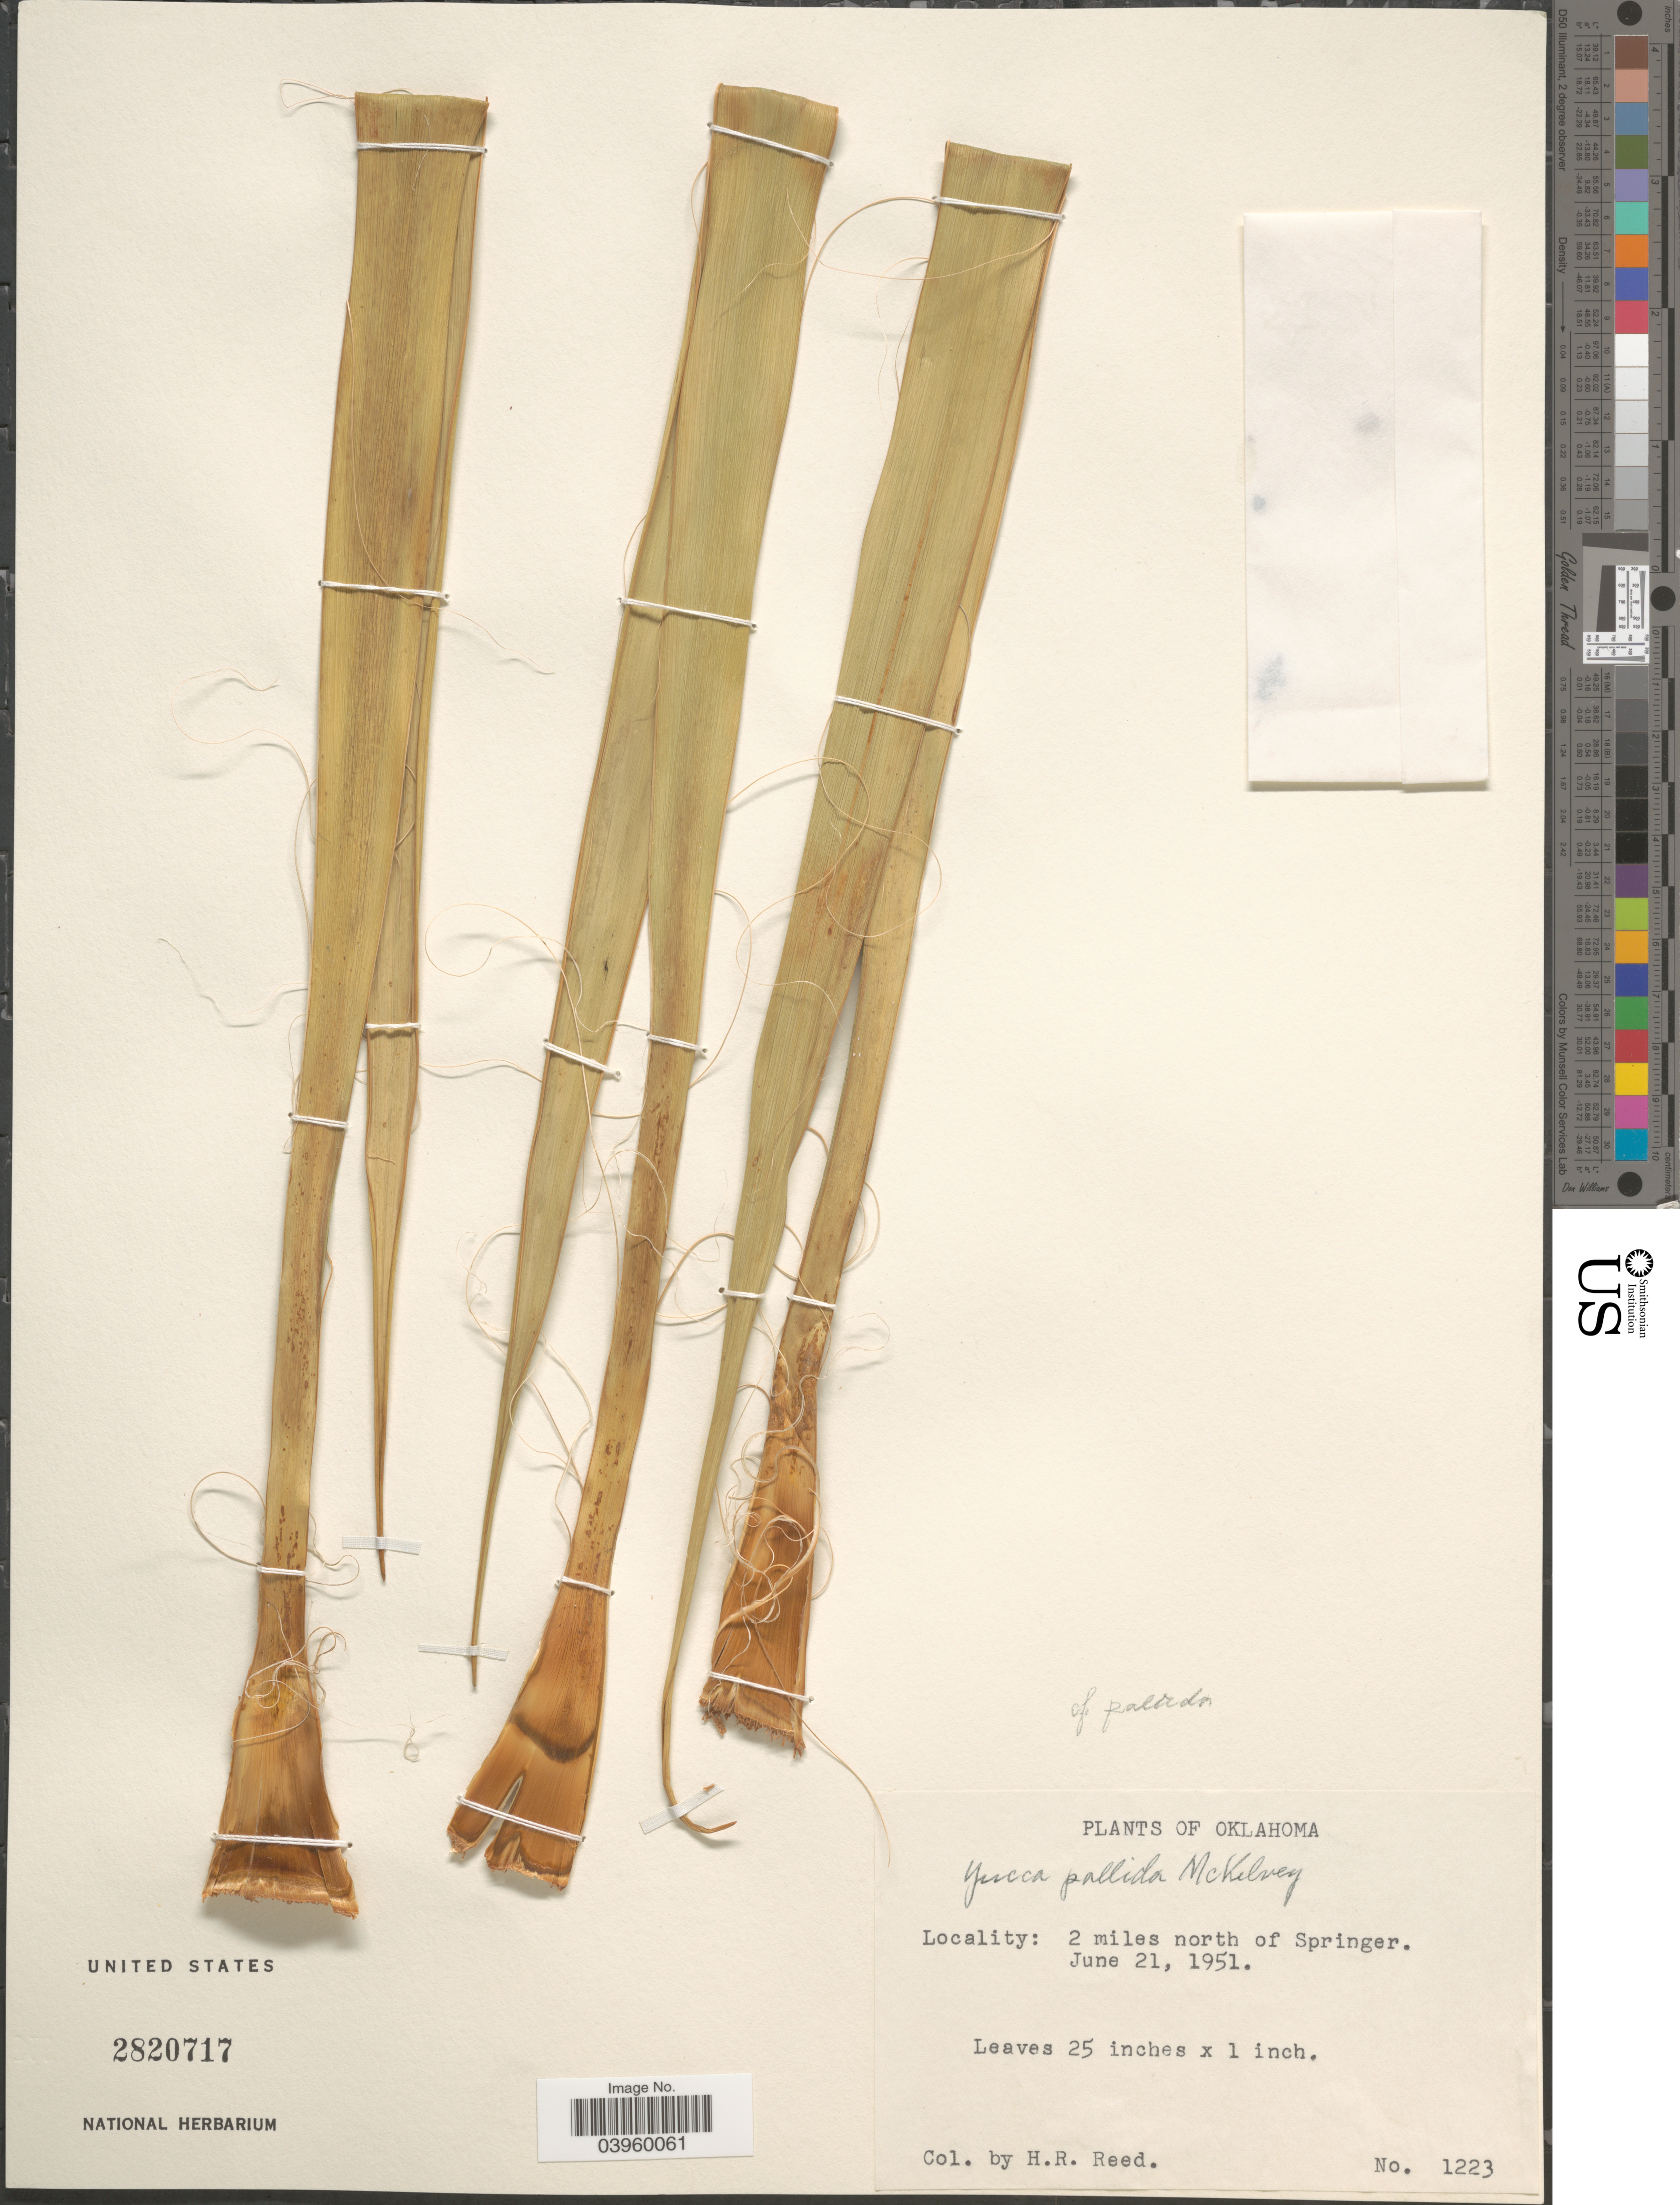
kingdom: Plantae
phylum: Tracheophyta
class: Liliopsida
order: Asparagales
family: Asparagaceae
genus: Yucca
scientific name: Yucca pallida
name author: McKelvey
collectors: H. Reed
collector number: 1223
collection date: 1951-06-21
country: United States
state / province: Oklahoma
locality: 2 miles north of Springer.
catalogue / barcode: US 2820717